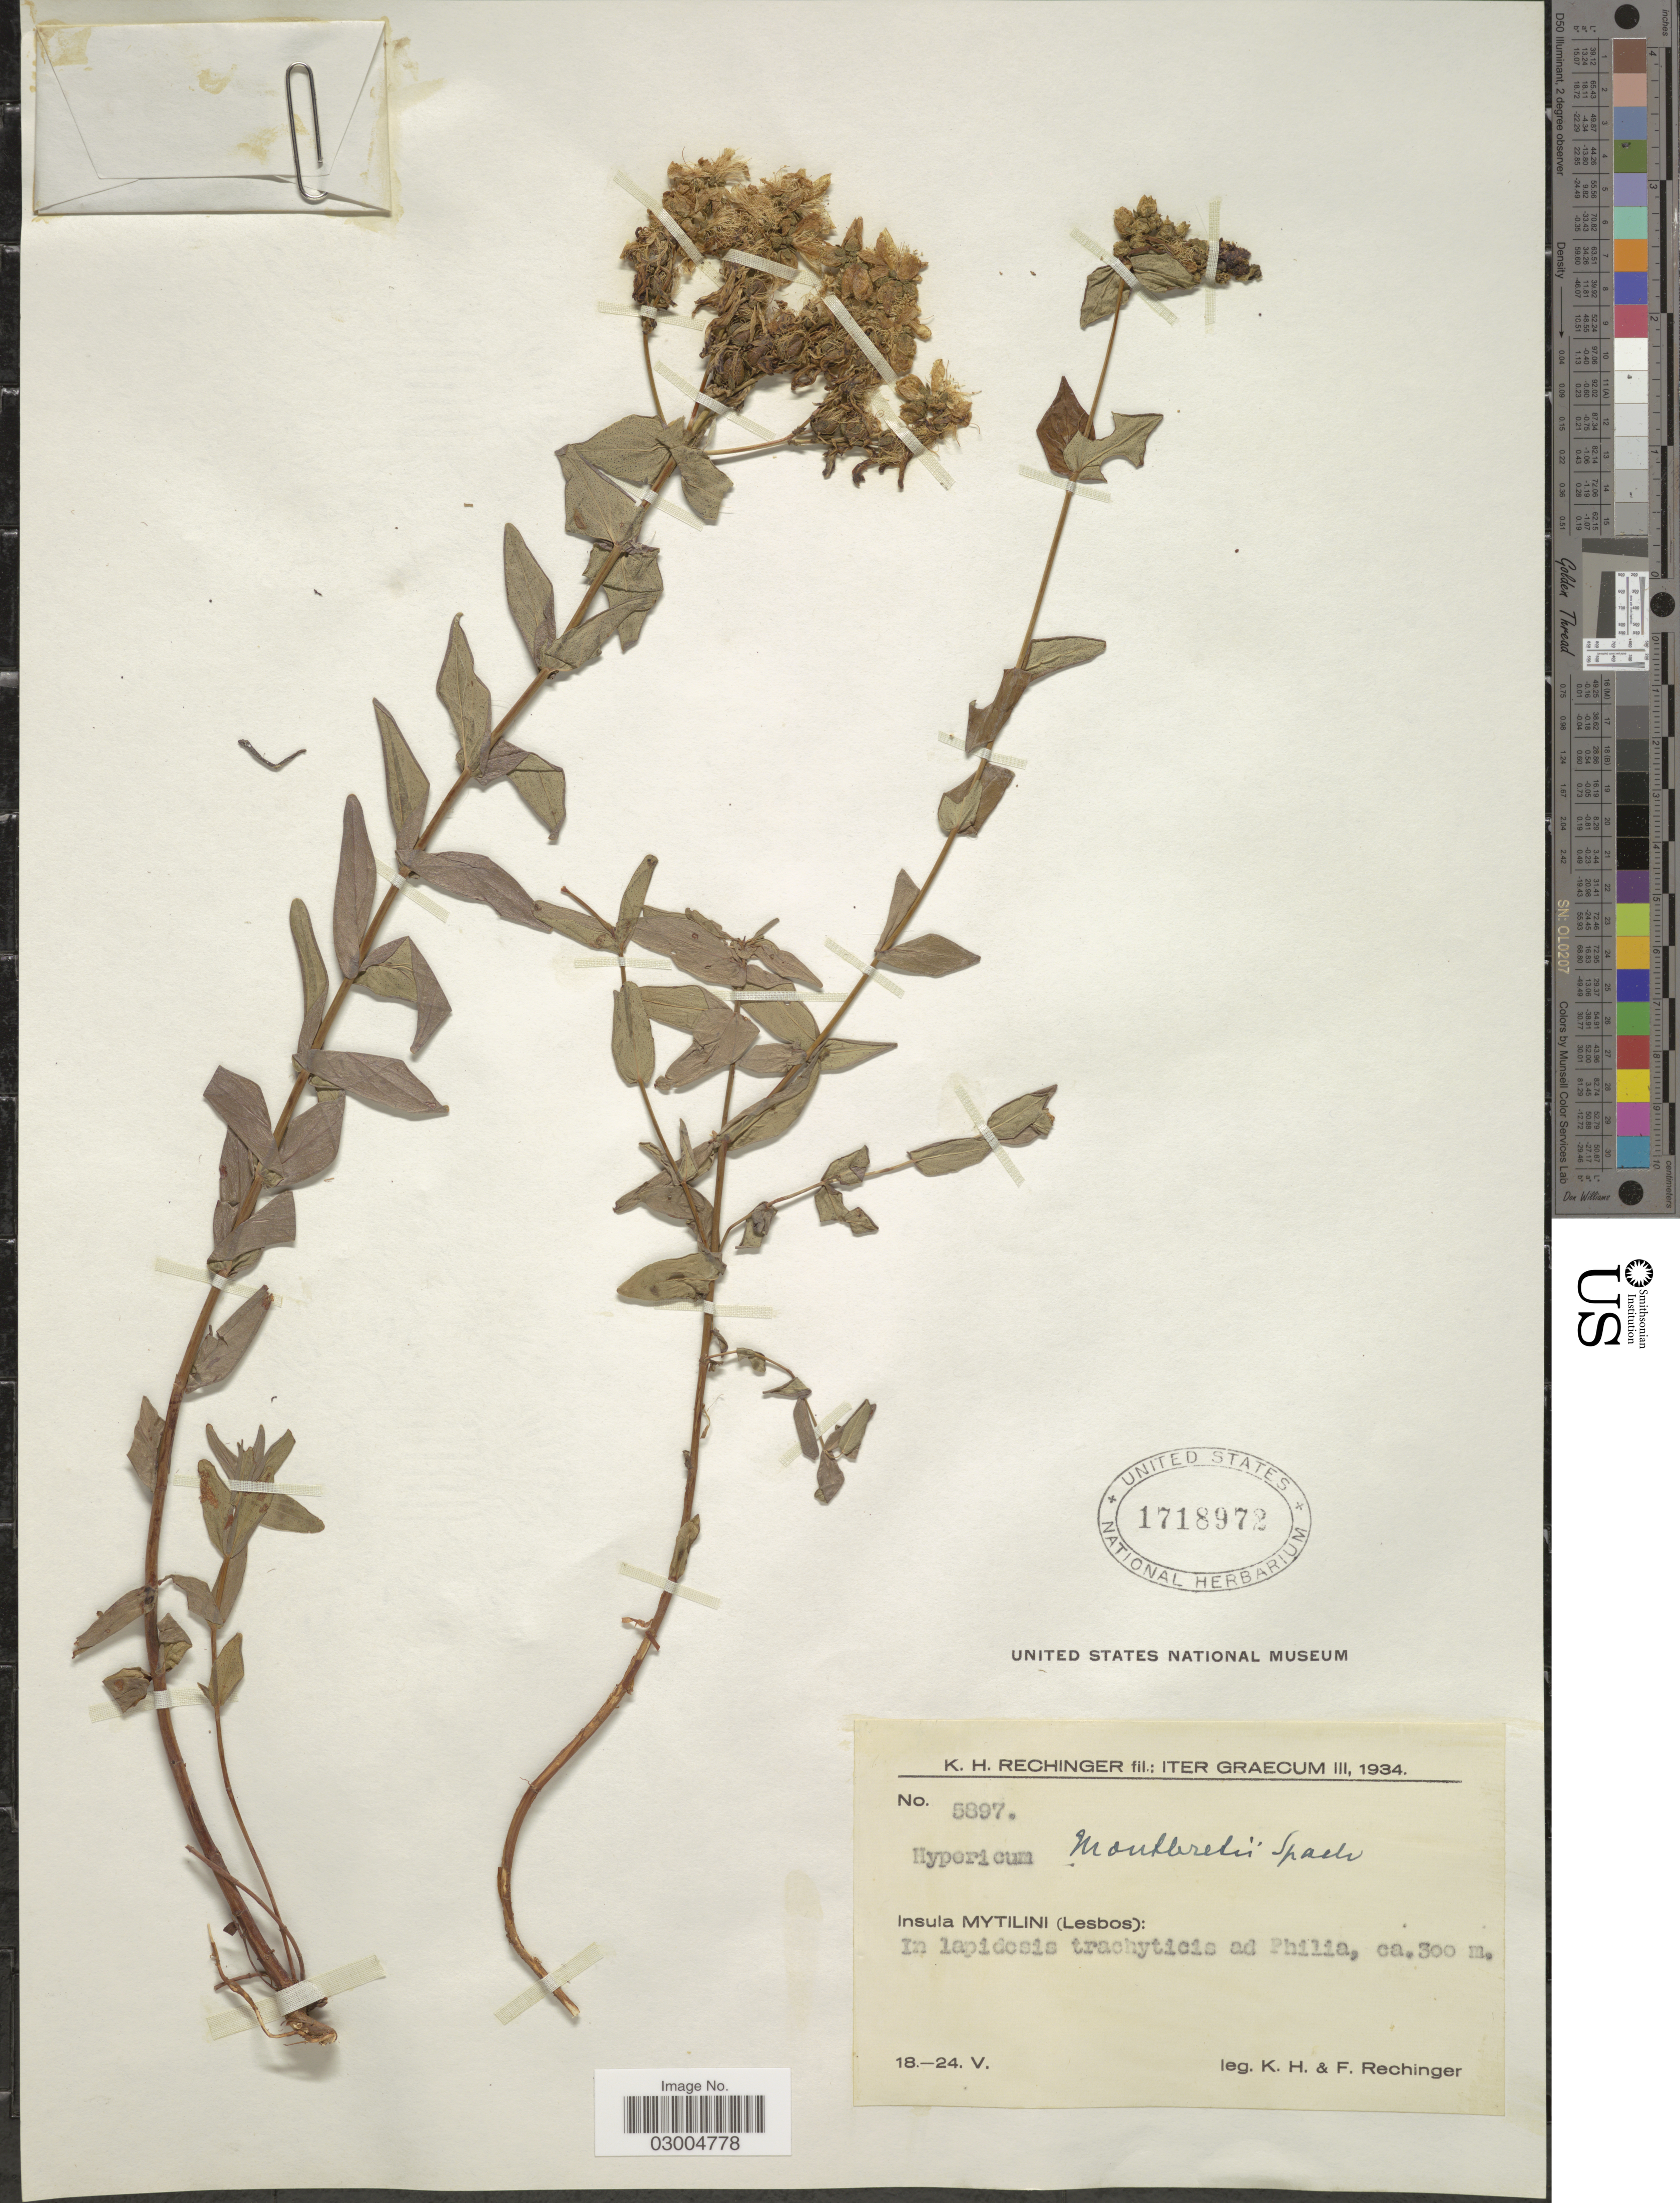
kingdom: Plantae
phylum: Tracheophyta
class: Magnoliopsida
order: Malpighiales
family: Hypericaceae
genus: Hypericum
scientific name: Hypericum montbretii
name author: Spach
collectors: K. H. Rechinger & F. Rechinger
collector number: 5897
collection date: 1934-05-18/1934-05-24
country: Greece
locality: Graecum. Insula Mytilini (Lesbos): In lapidosis trachyticis ad Philia.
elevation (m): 300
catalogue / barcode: US 1718972